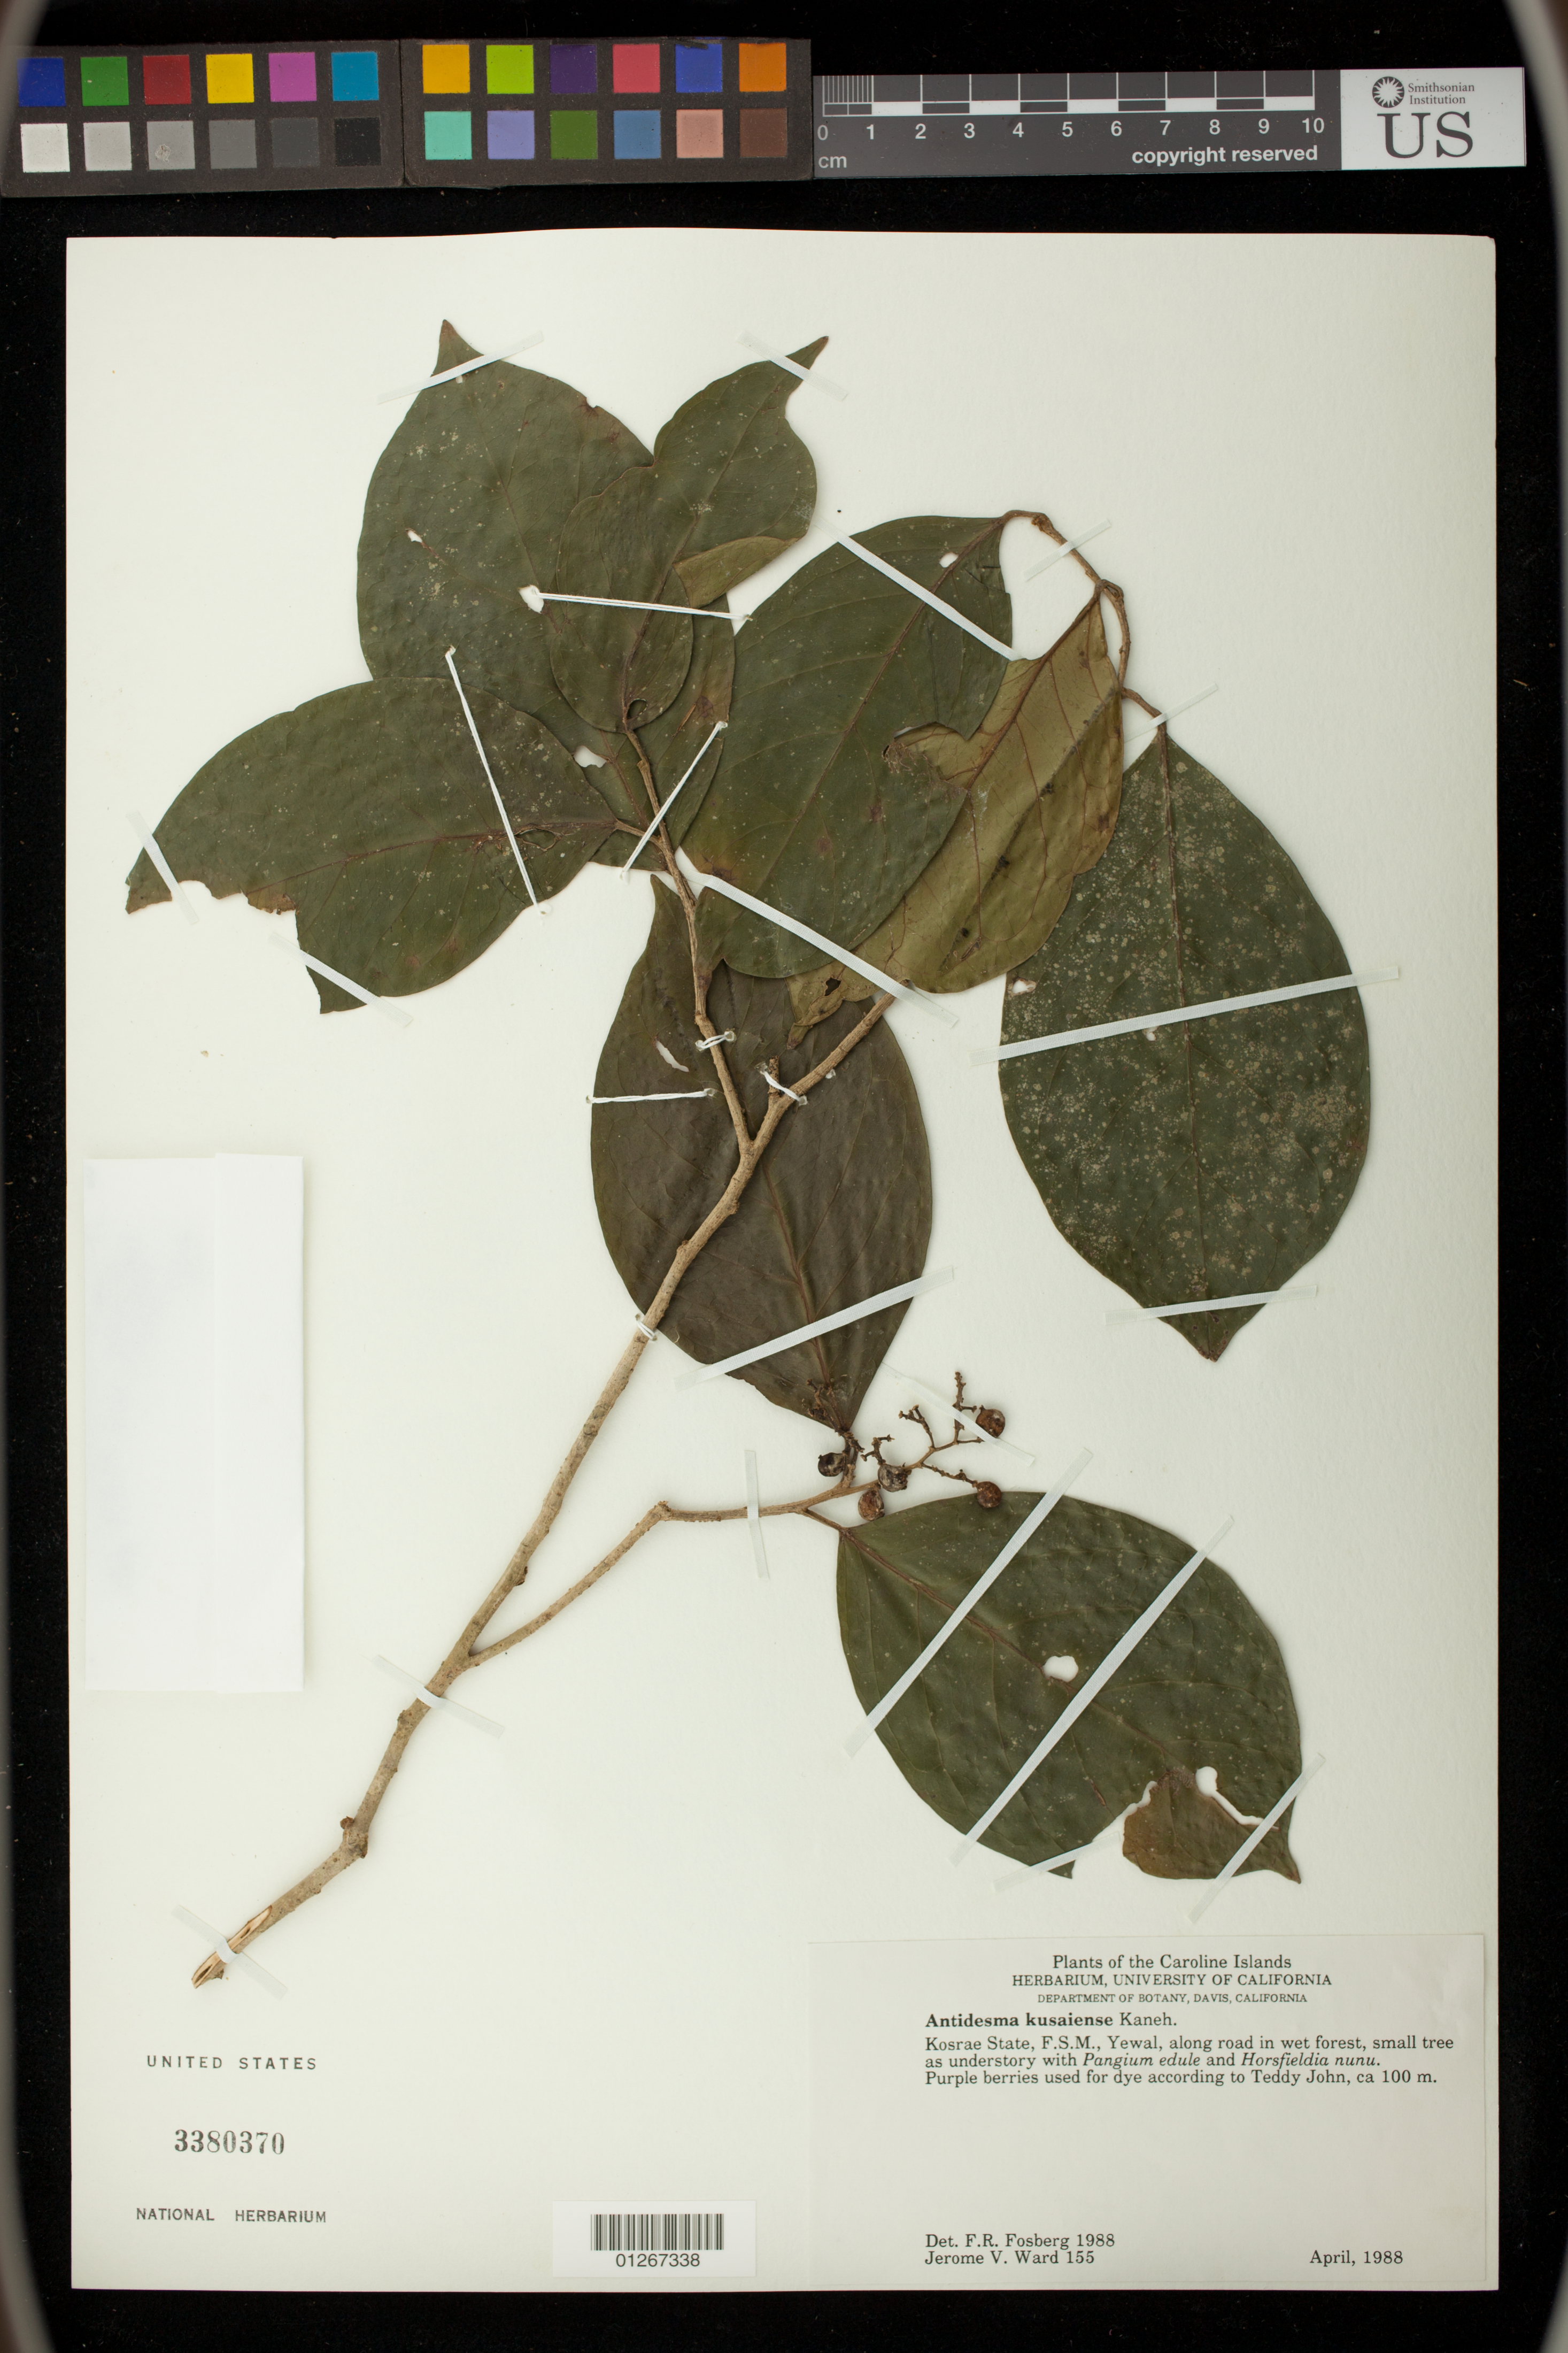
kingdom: Plantae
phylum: Tracheophyta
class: Magnoliopsida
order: Malpighiales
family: Phyllanthaceae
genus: Antidesma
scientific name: Antidesma kusaiense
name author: Kaneh.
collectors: J. V. Ward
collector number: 155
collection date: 1988-04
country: Micronesia, Federated States of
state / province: Kosrae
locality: Yewal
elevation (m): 100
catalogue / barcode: US 3380370